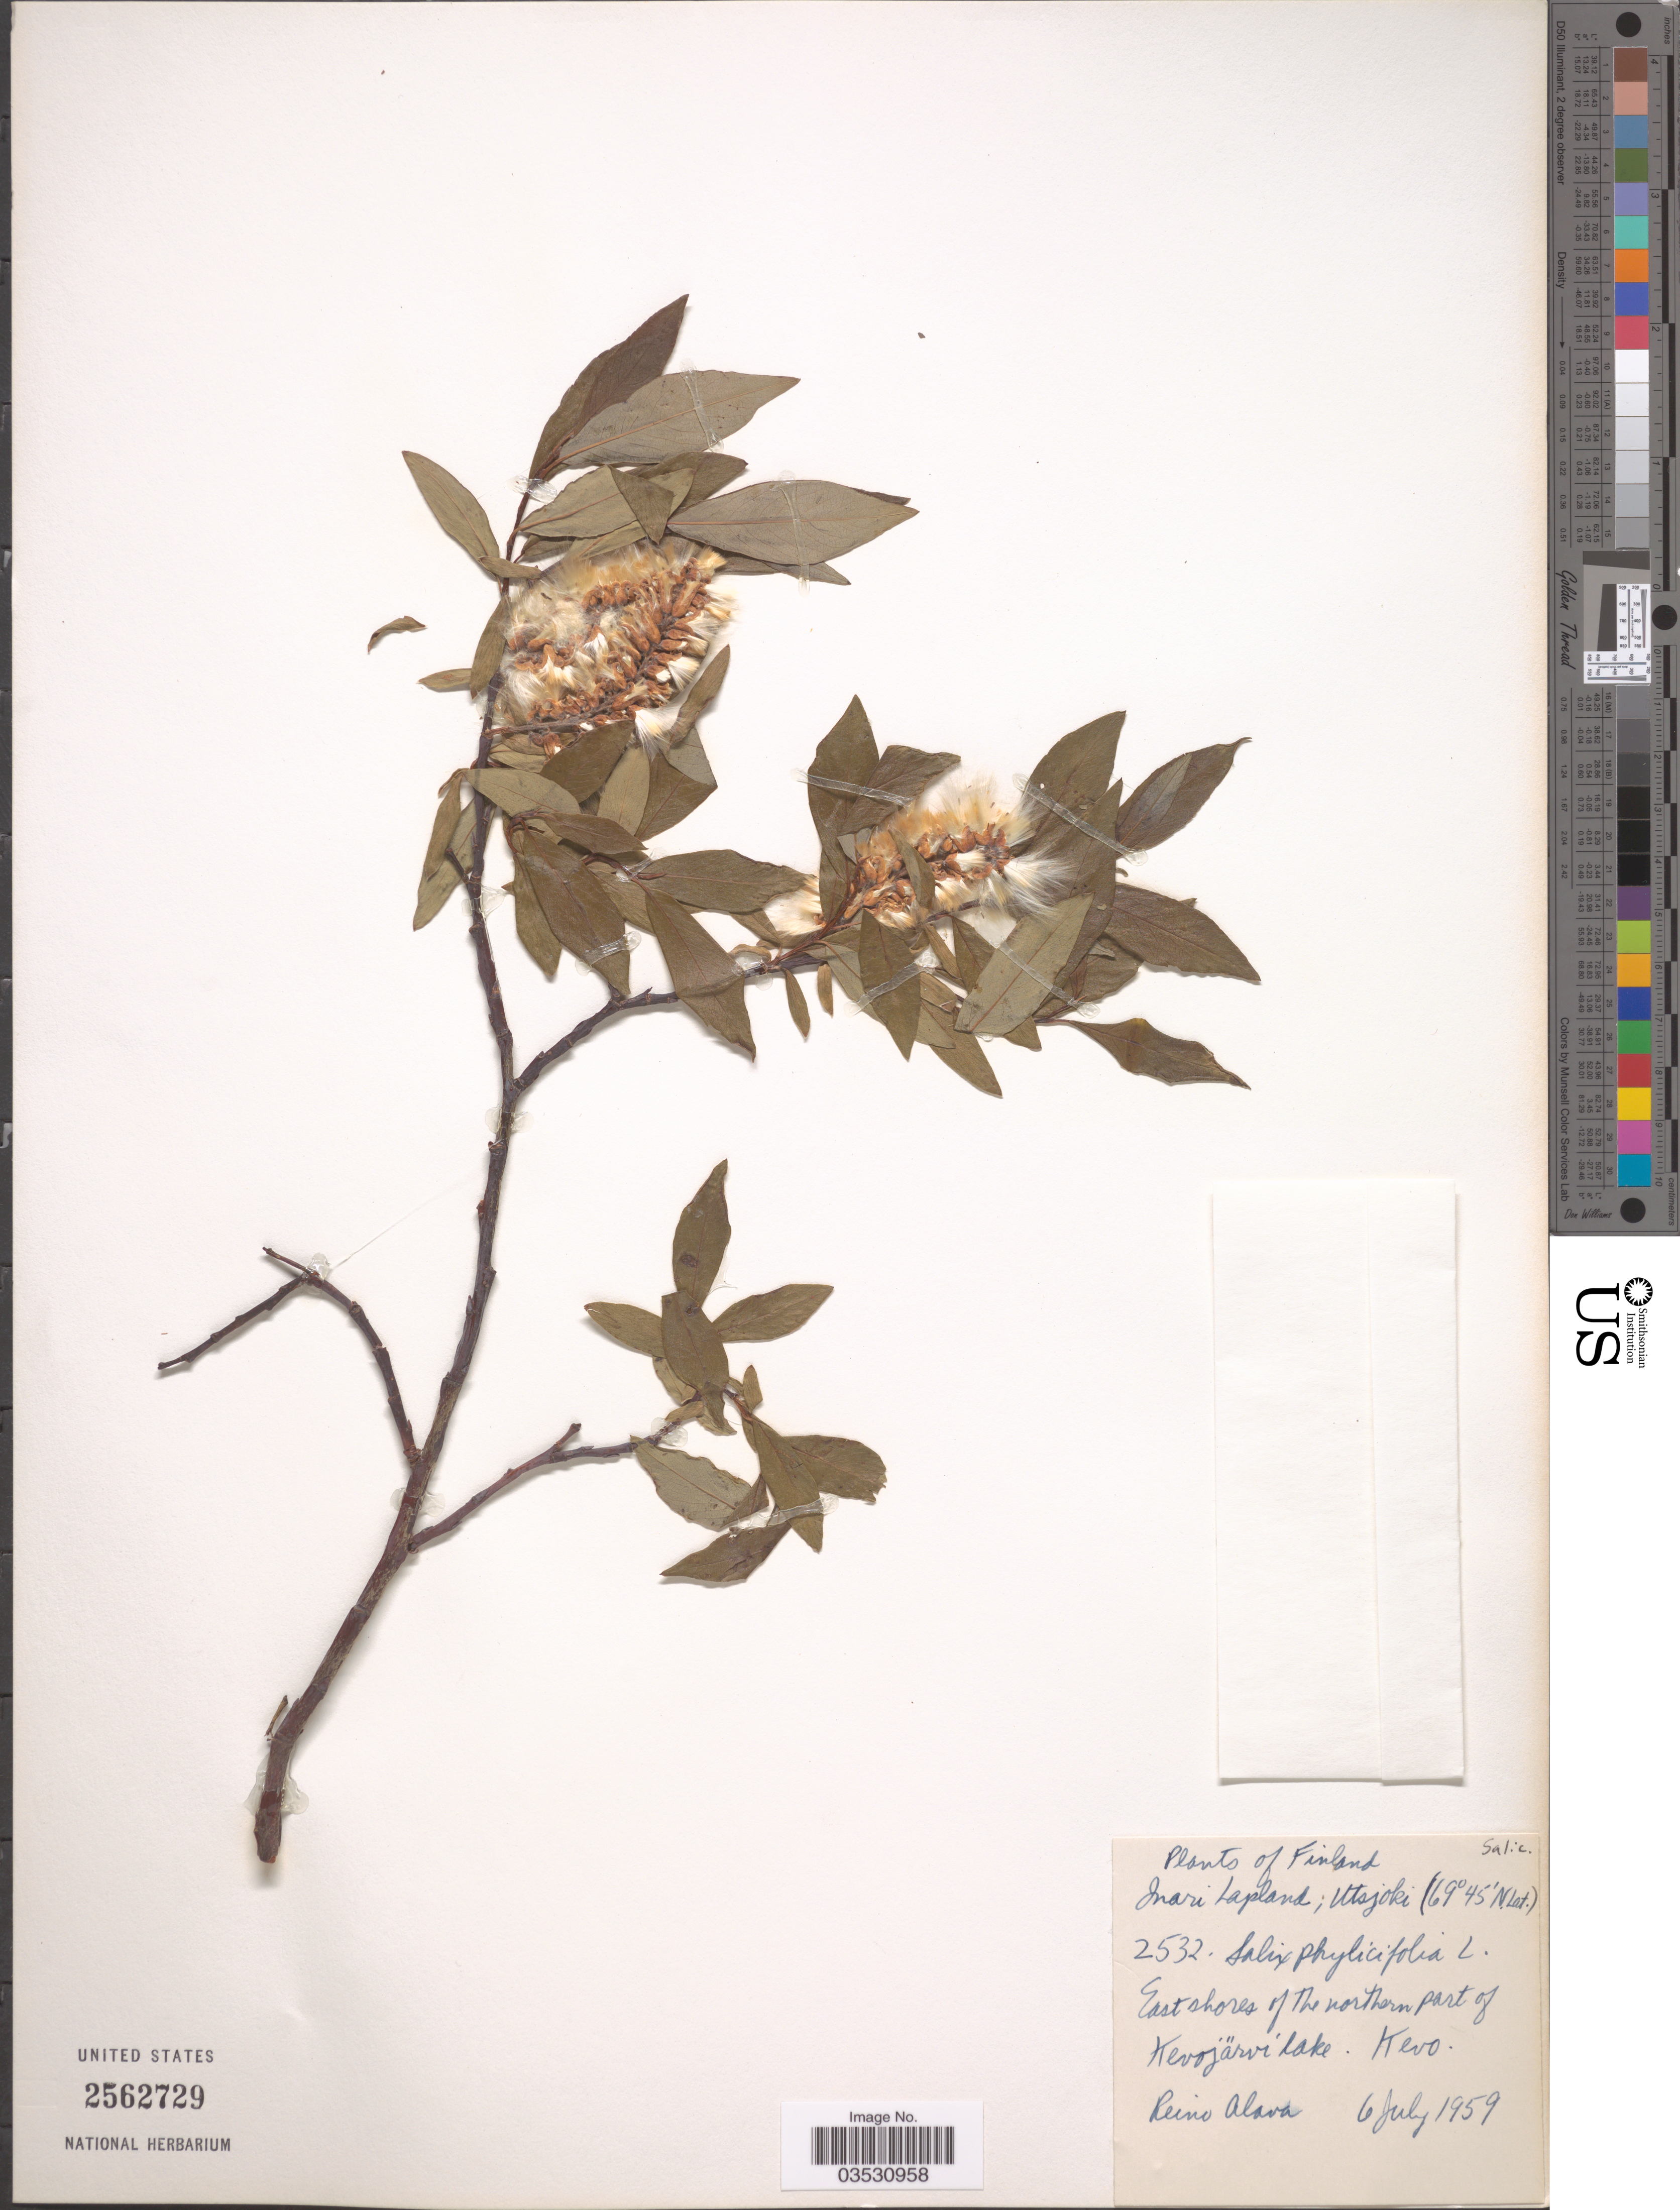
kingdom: Plantae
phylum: Tracheophyta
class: Magnoliopsida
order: Malpighiales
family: Salicaceae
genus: Salix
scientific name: Salix phylicifolia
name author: L.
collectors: R. O. Alava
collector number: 2532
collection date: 1959-07-06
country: Finland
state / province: Lappi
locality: Inari Lapland: Utsjoki. East shores of the northern part of Kevojärvilake. Kevo.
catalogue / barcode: US 2562729